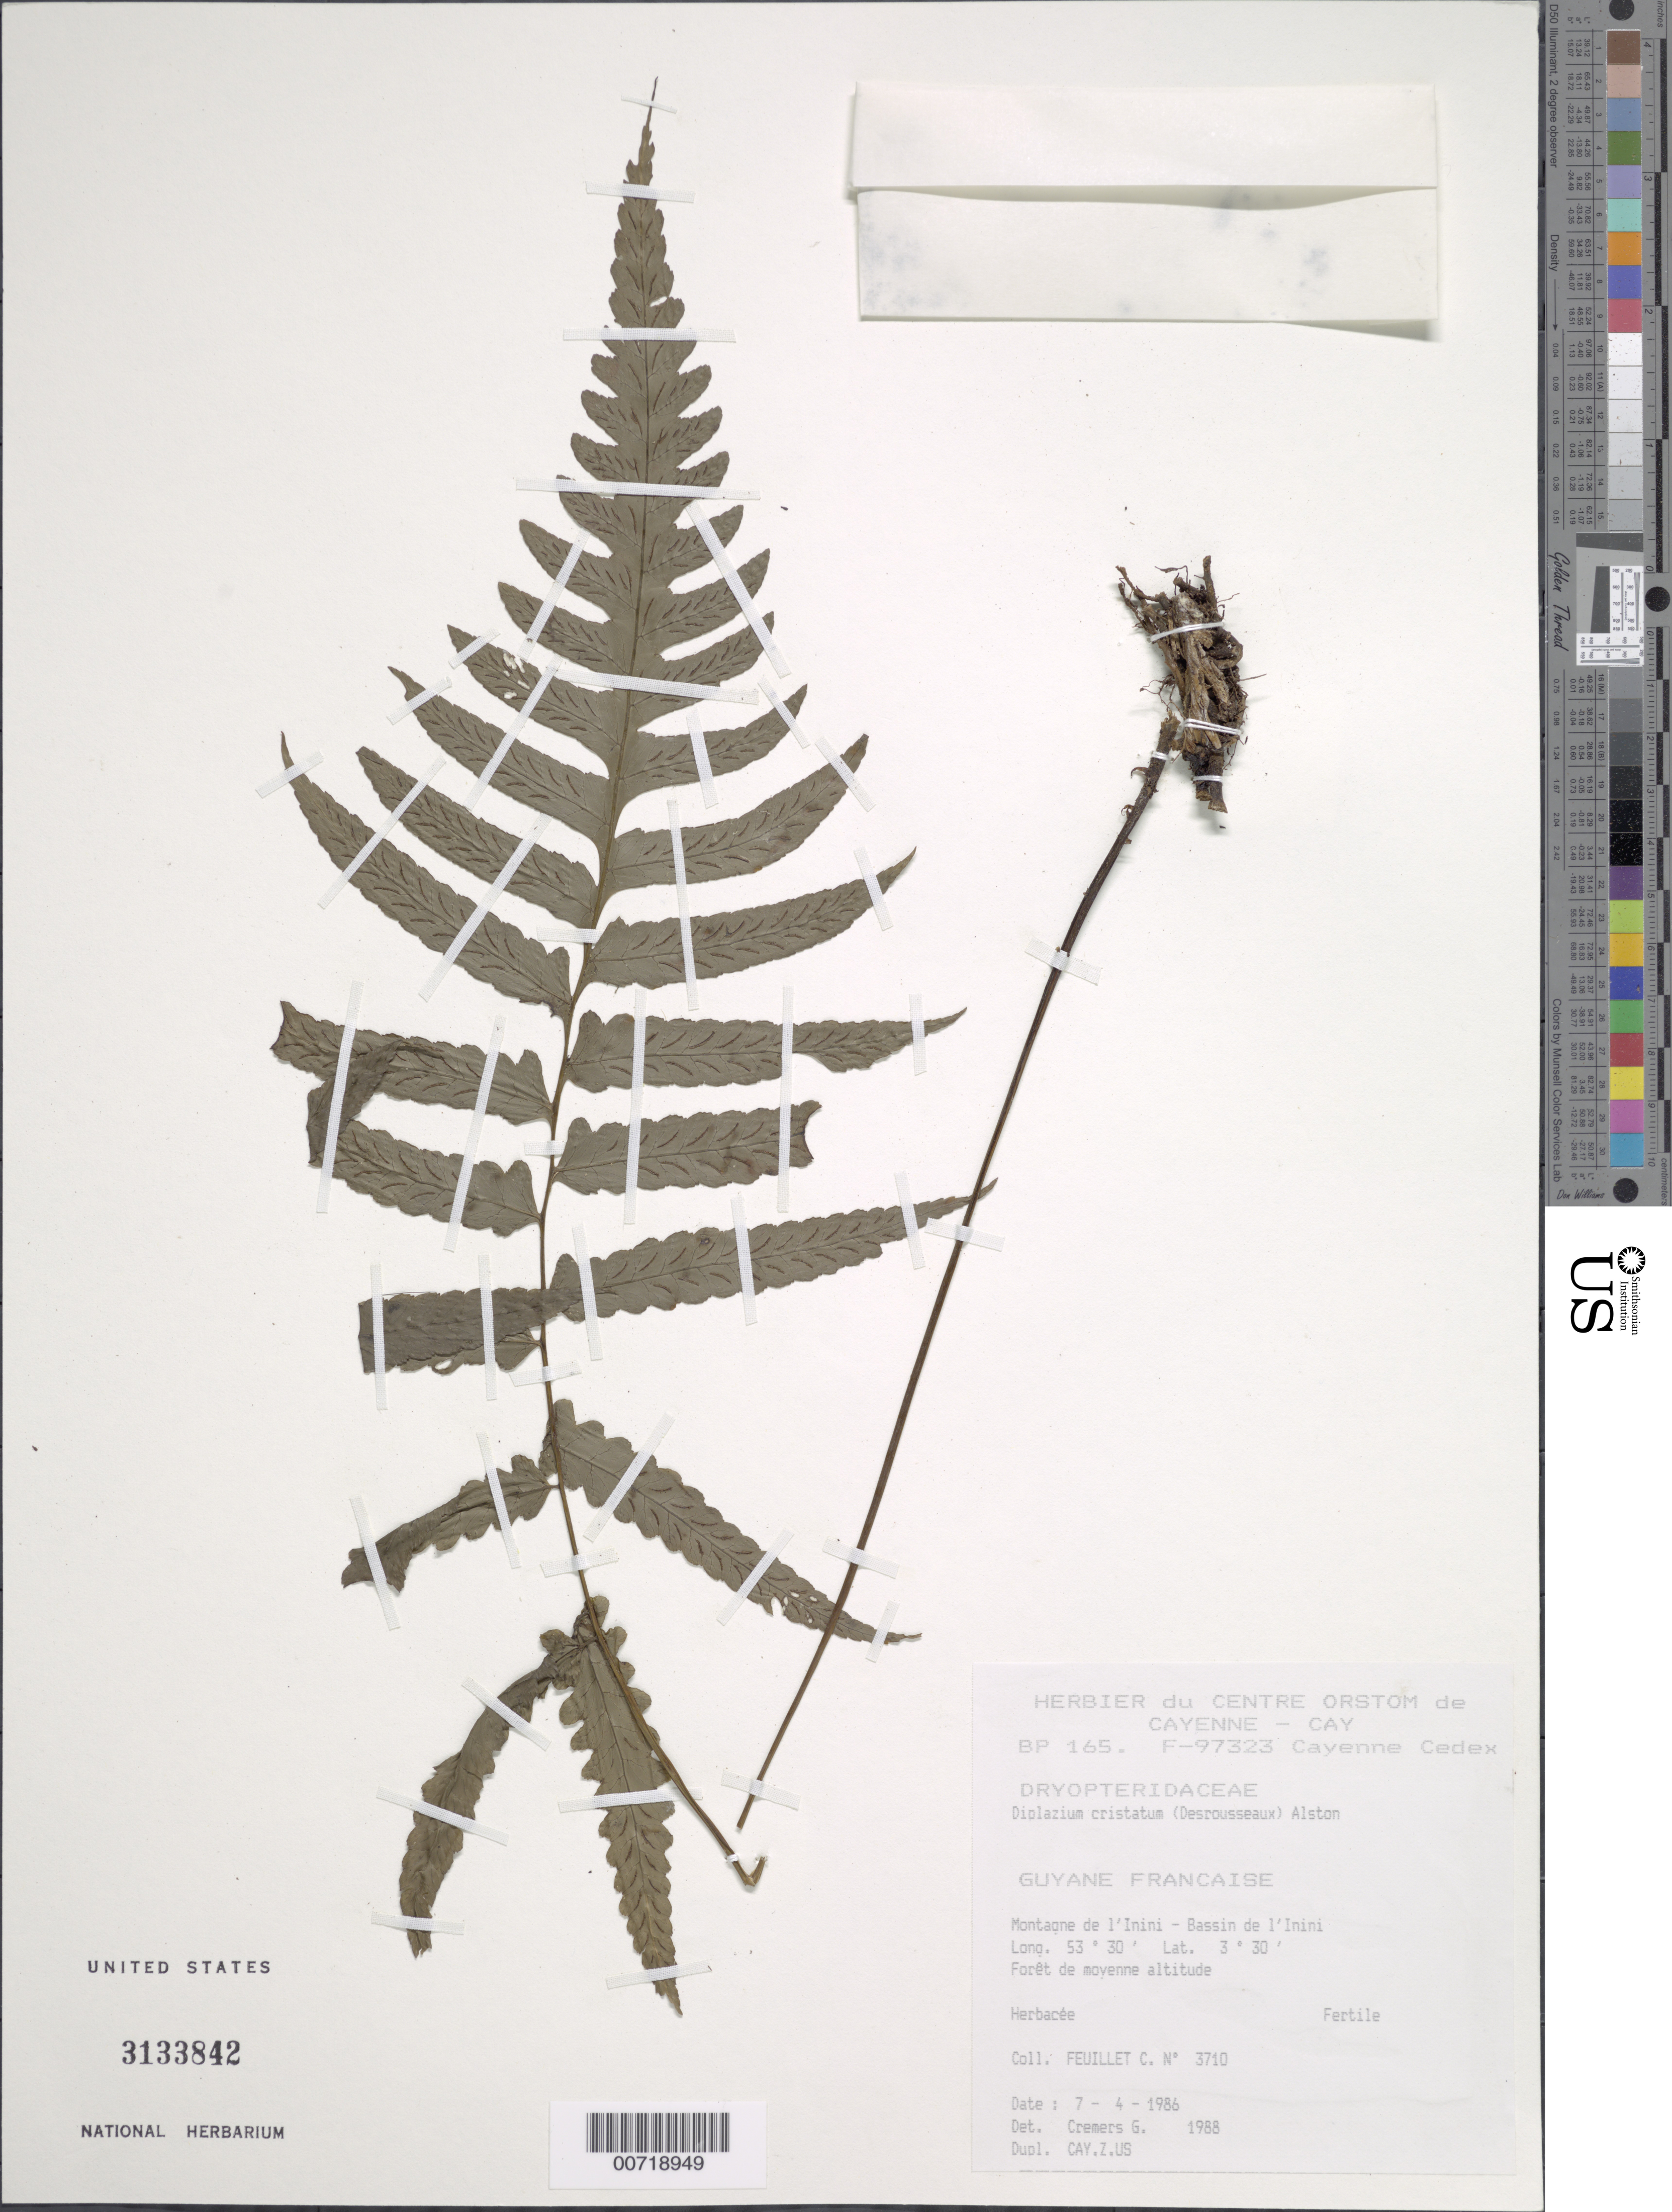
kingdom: Plantae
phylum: Tracheophyta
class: Polypodiopsida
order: Polypodiales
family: Athyriaceae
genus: Diplazium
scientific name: Diplazium cristatum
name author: (Desr.) Alston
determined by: Cremers, Georges A.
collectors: C. Feuillet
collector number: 3710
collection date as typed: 7-Apr-86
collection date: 1986-04-07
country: French Guiana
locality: Montagne de l'Inini, Bassin de l'Inini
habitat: Forest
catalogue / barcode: US 3133842